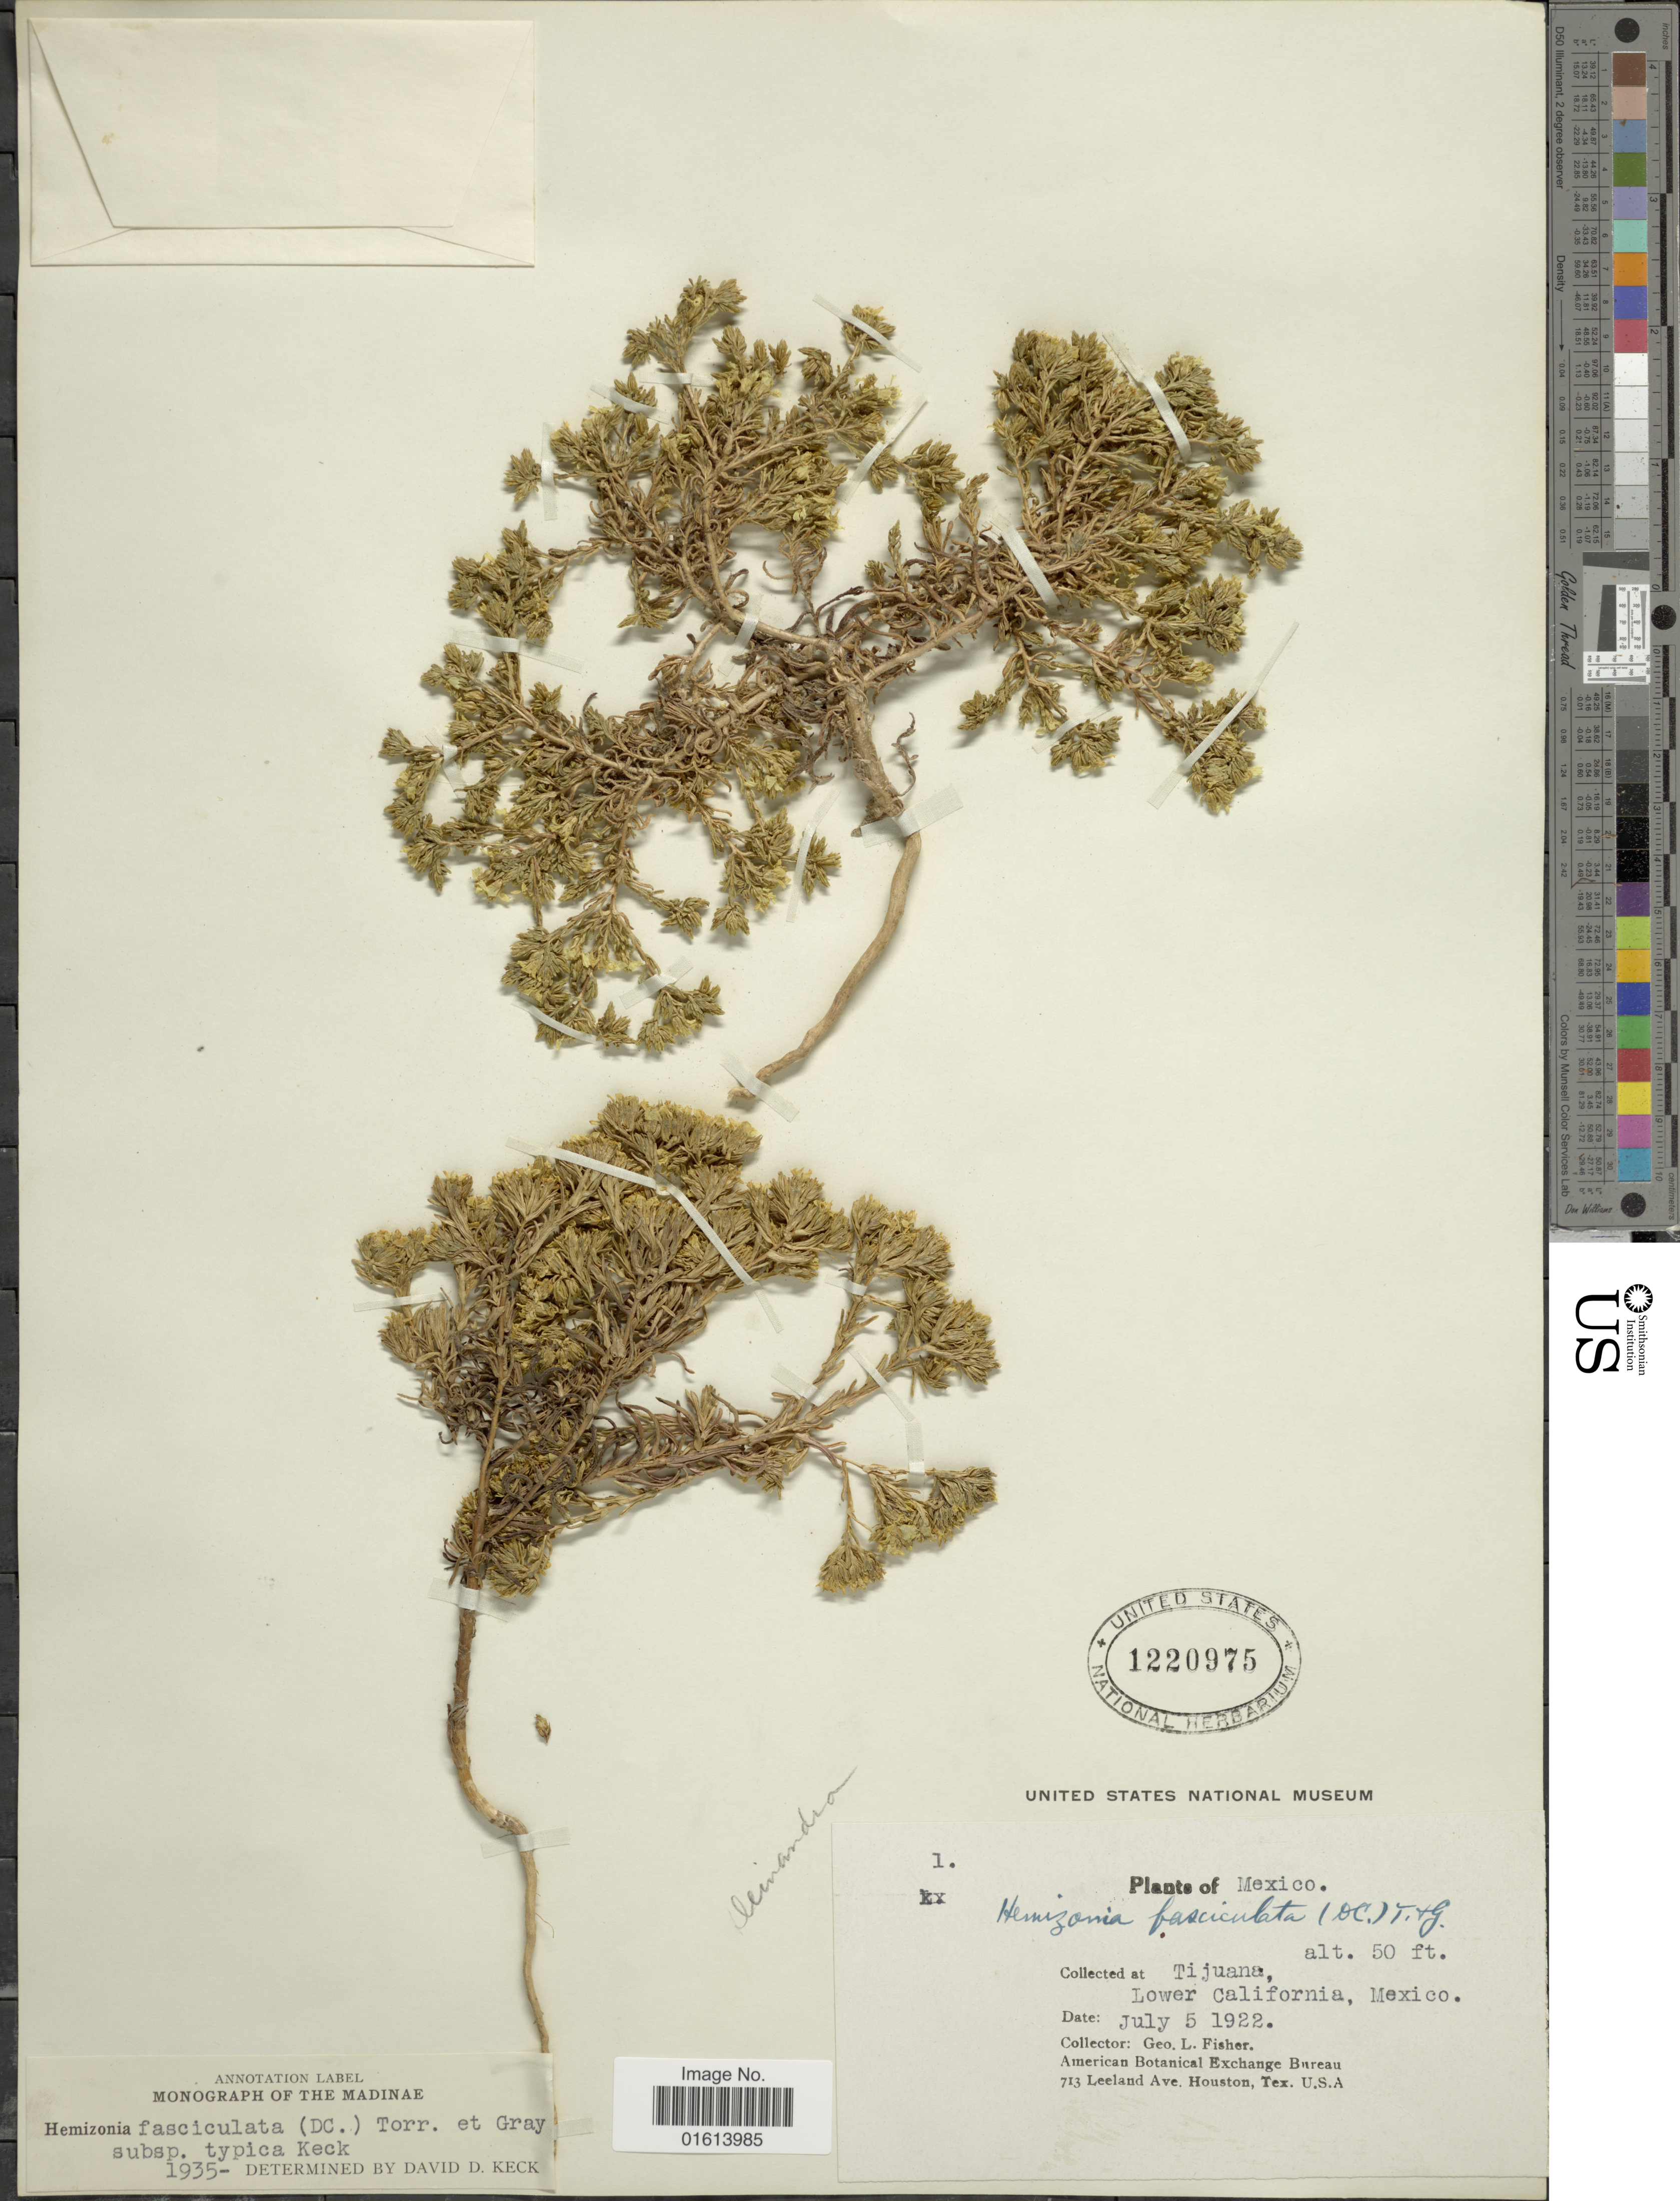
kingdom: Plantae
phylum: Tracheophyta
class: Magnoliopsida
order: Asterales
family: Asteraceae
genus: Deinandra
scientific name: Deinandra fasciculata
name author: (DC.) Greene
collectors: G. L. Fisher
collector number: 1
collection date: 1922-07-05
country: Mexico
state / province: Baja California Norte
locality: Tijuana, Lower California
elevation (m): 15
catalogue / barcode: US 1220975